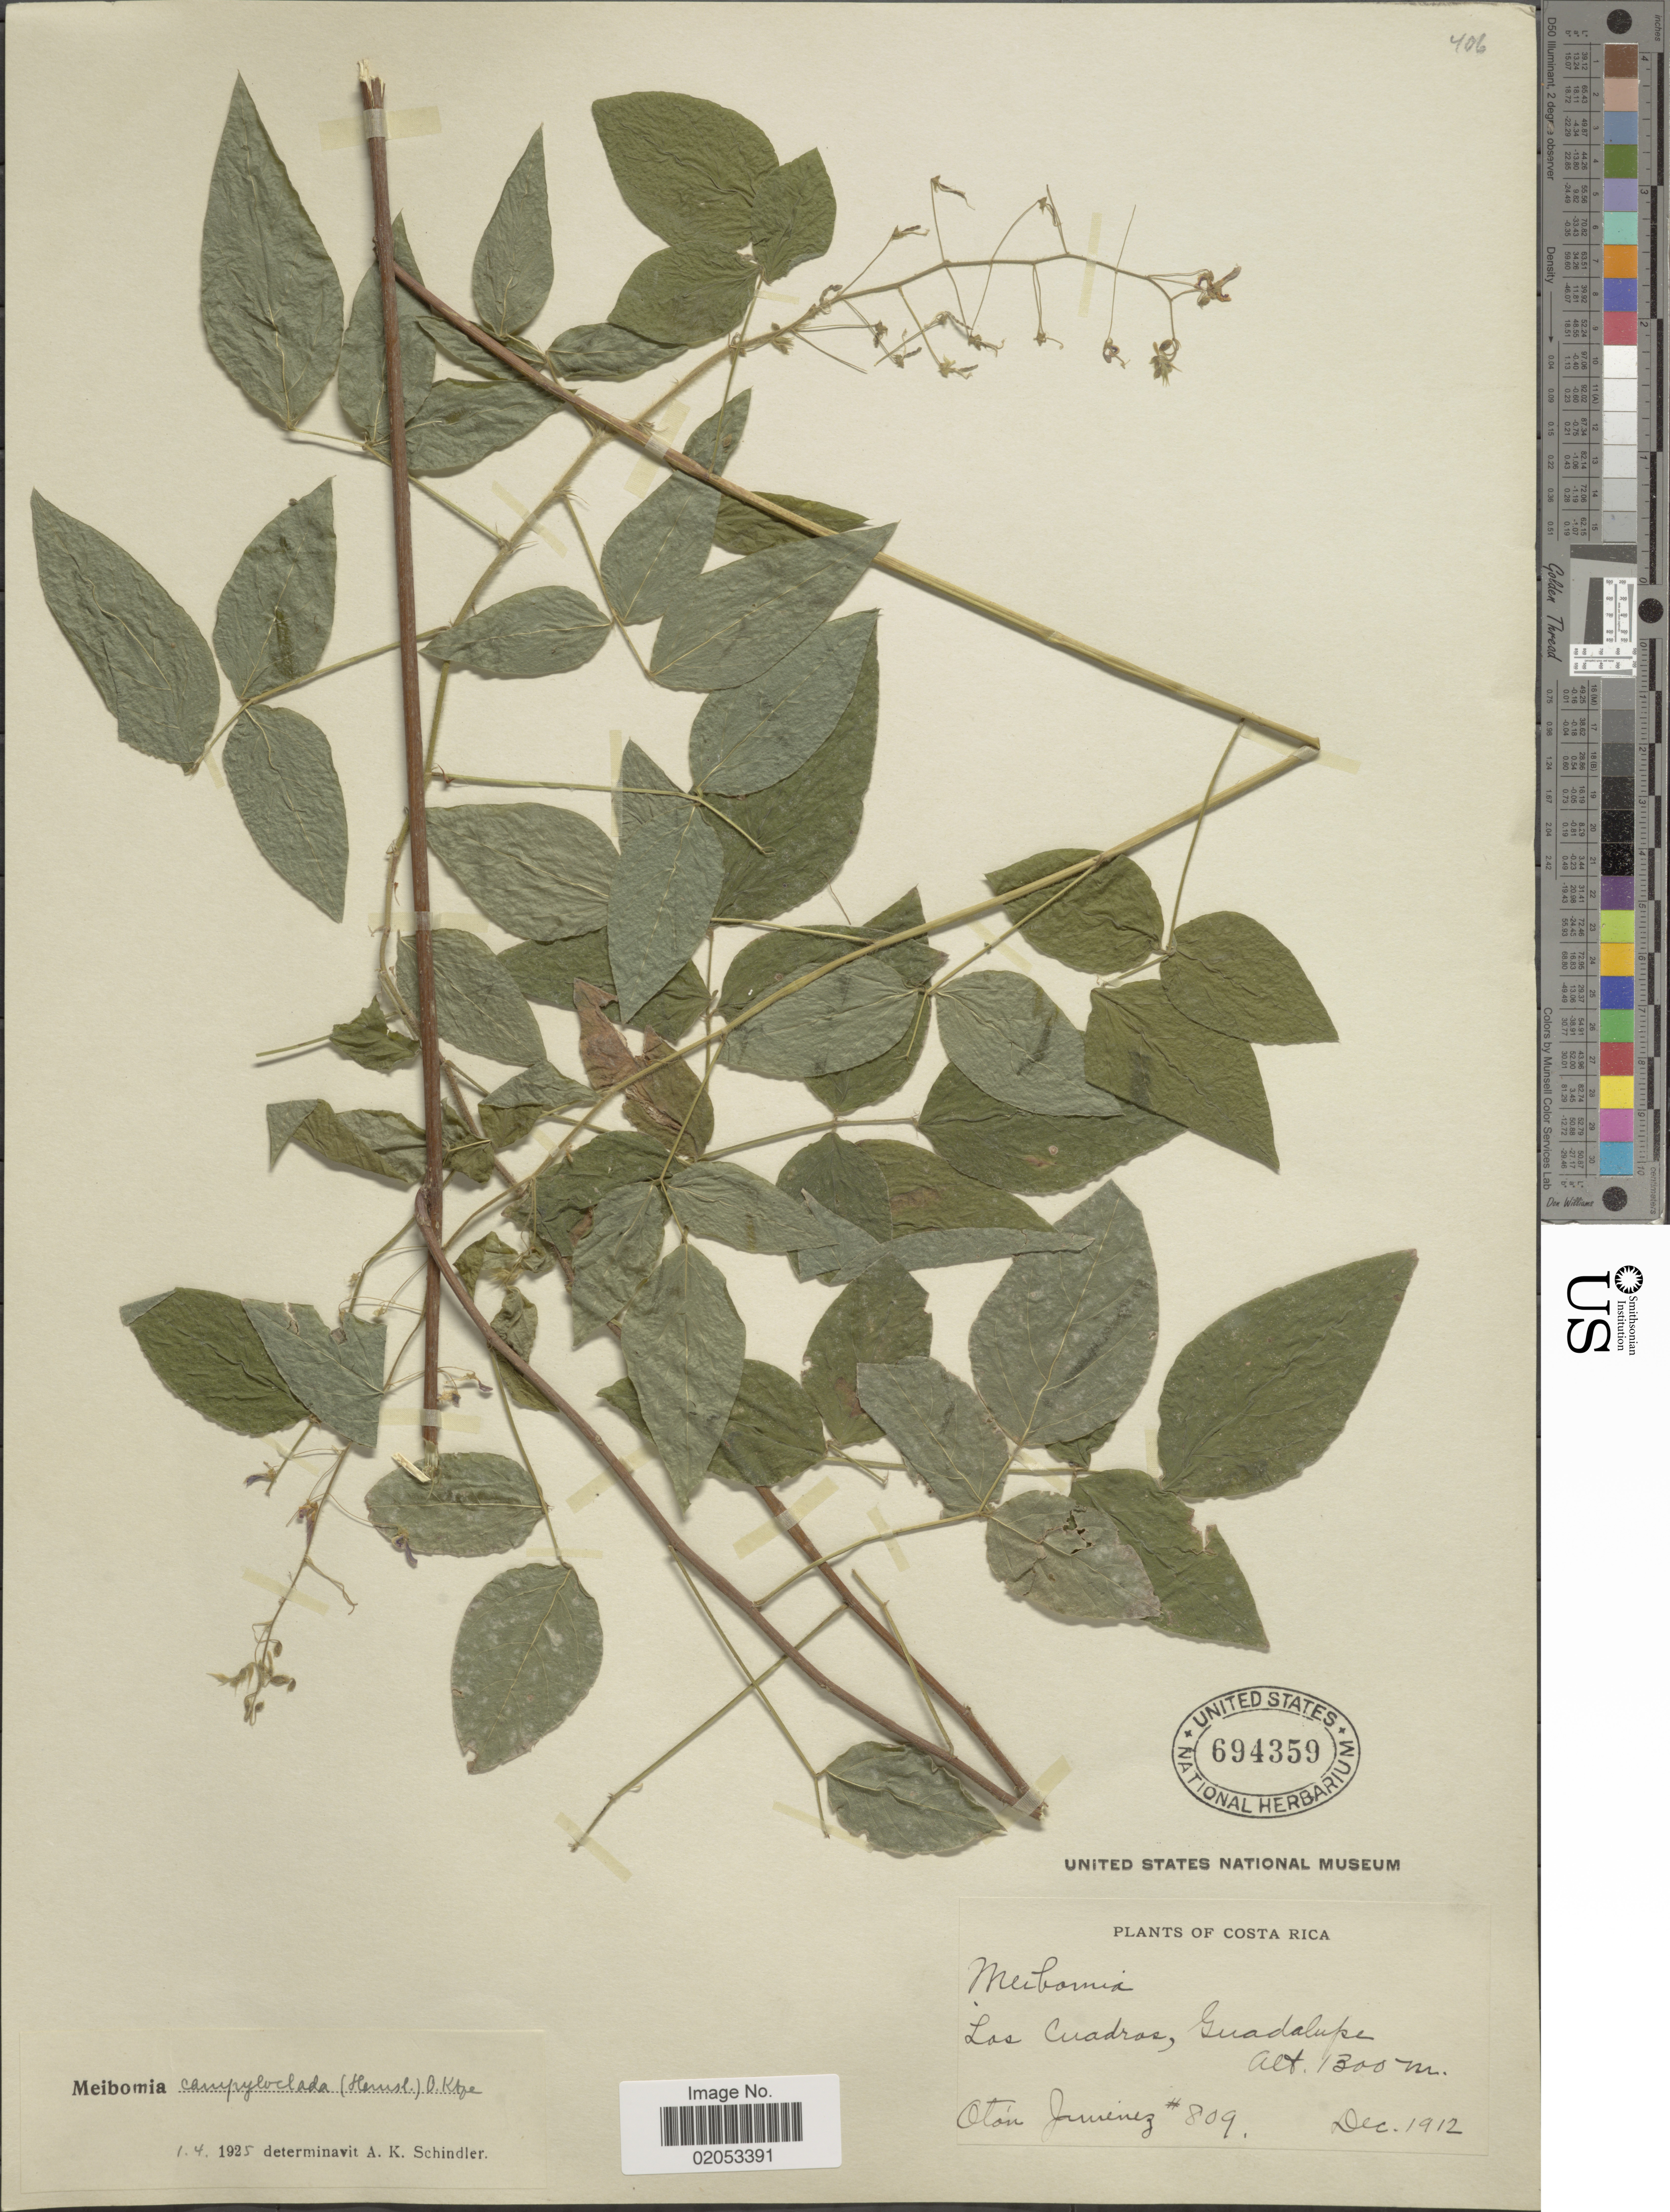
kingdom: Plantae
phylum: Tracheophyta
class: Magnoliopsida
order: Fabales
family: Fabaceae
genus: Desmodium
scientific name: Desmodium campyloclados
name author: Hemsl.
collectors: O. Jimenez L.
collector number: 809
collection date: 1912-12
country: Costa Rica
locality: Las Cuadras, Guadalupe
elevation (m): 1300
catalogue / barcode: US 694359